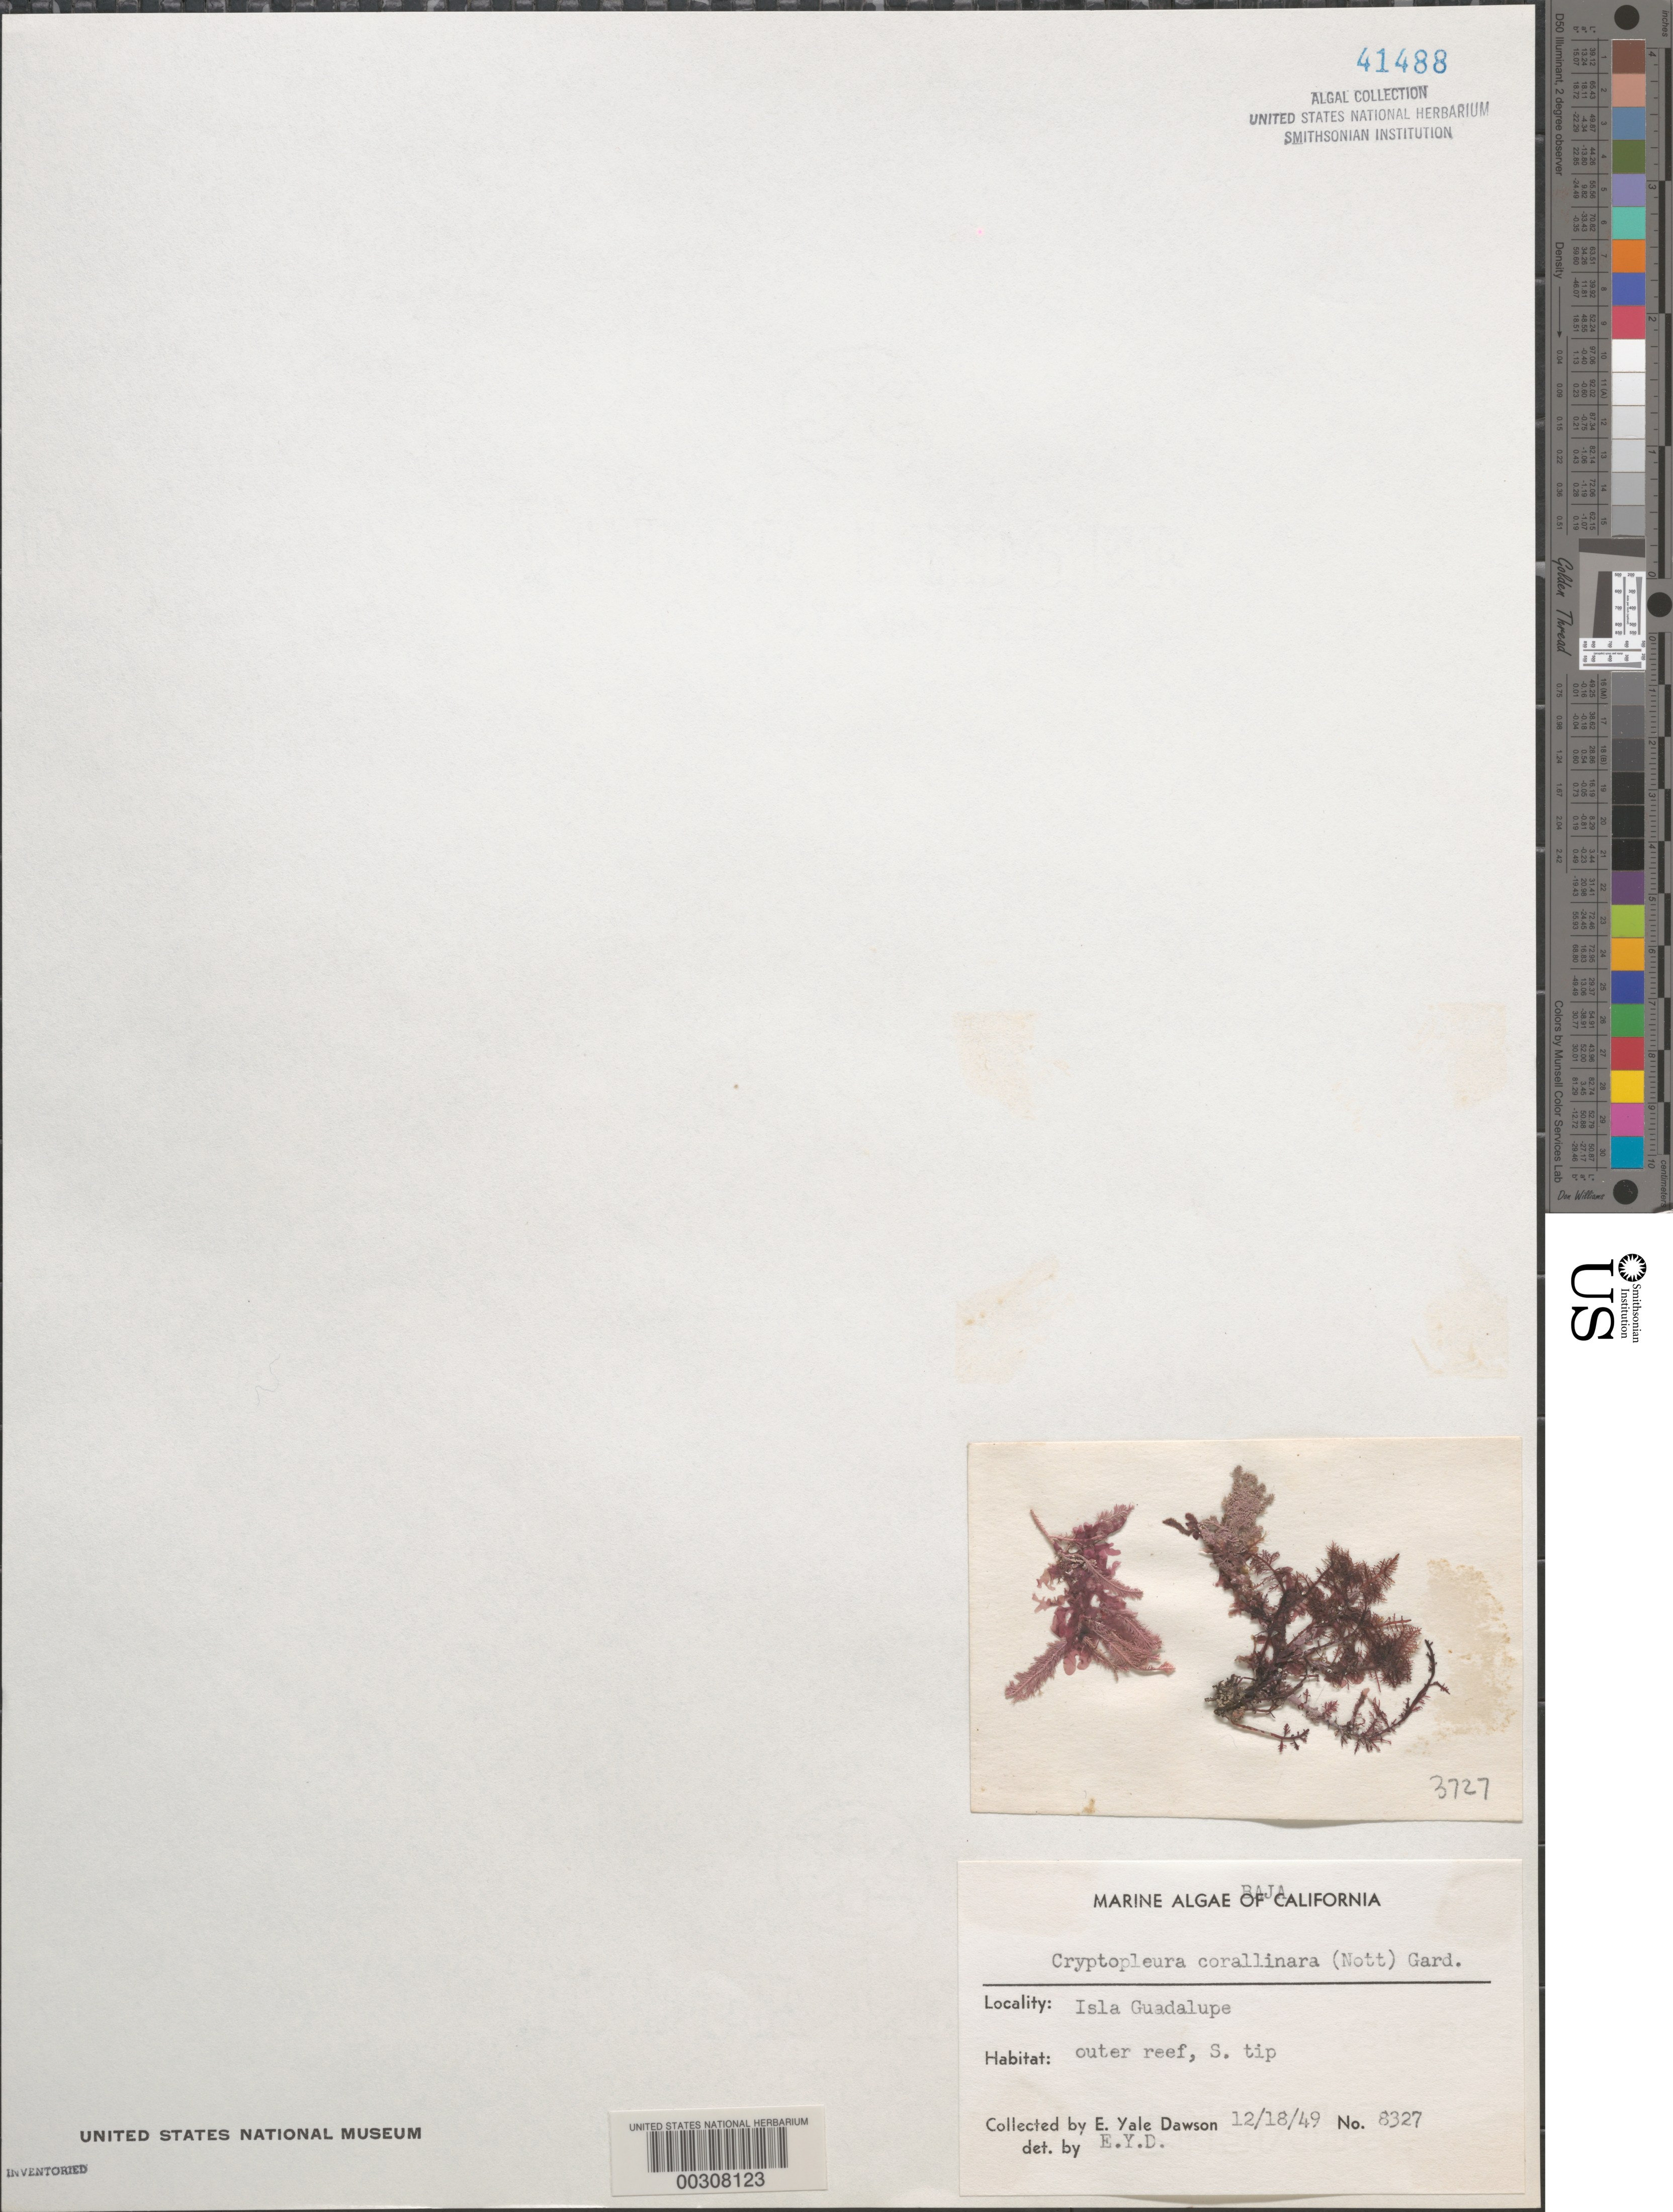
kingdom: Plantae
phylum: Rhodophyta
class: Florideophyceae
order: Ceramiales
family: Delesseriaceae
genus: Cryptopleura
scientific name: Cryptopleura corallinara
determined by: Dawson, E. Y.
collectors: E. Y. Dawson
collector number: EYD 8327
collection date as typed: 18 Dec 1949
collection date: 1949-12-18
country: Mexico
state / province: Baja California Norte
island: Isla Guadalupe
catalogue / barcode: US 41488